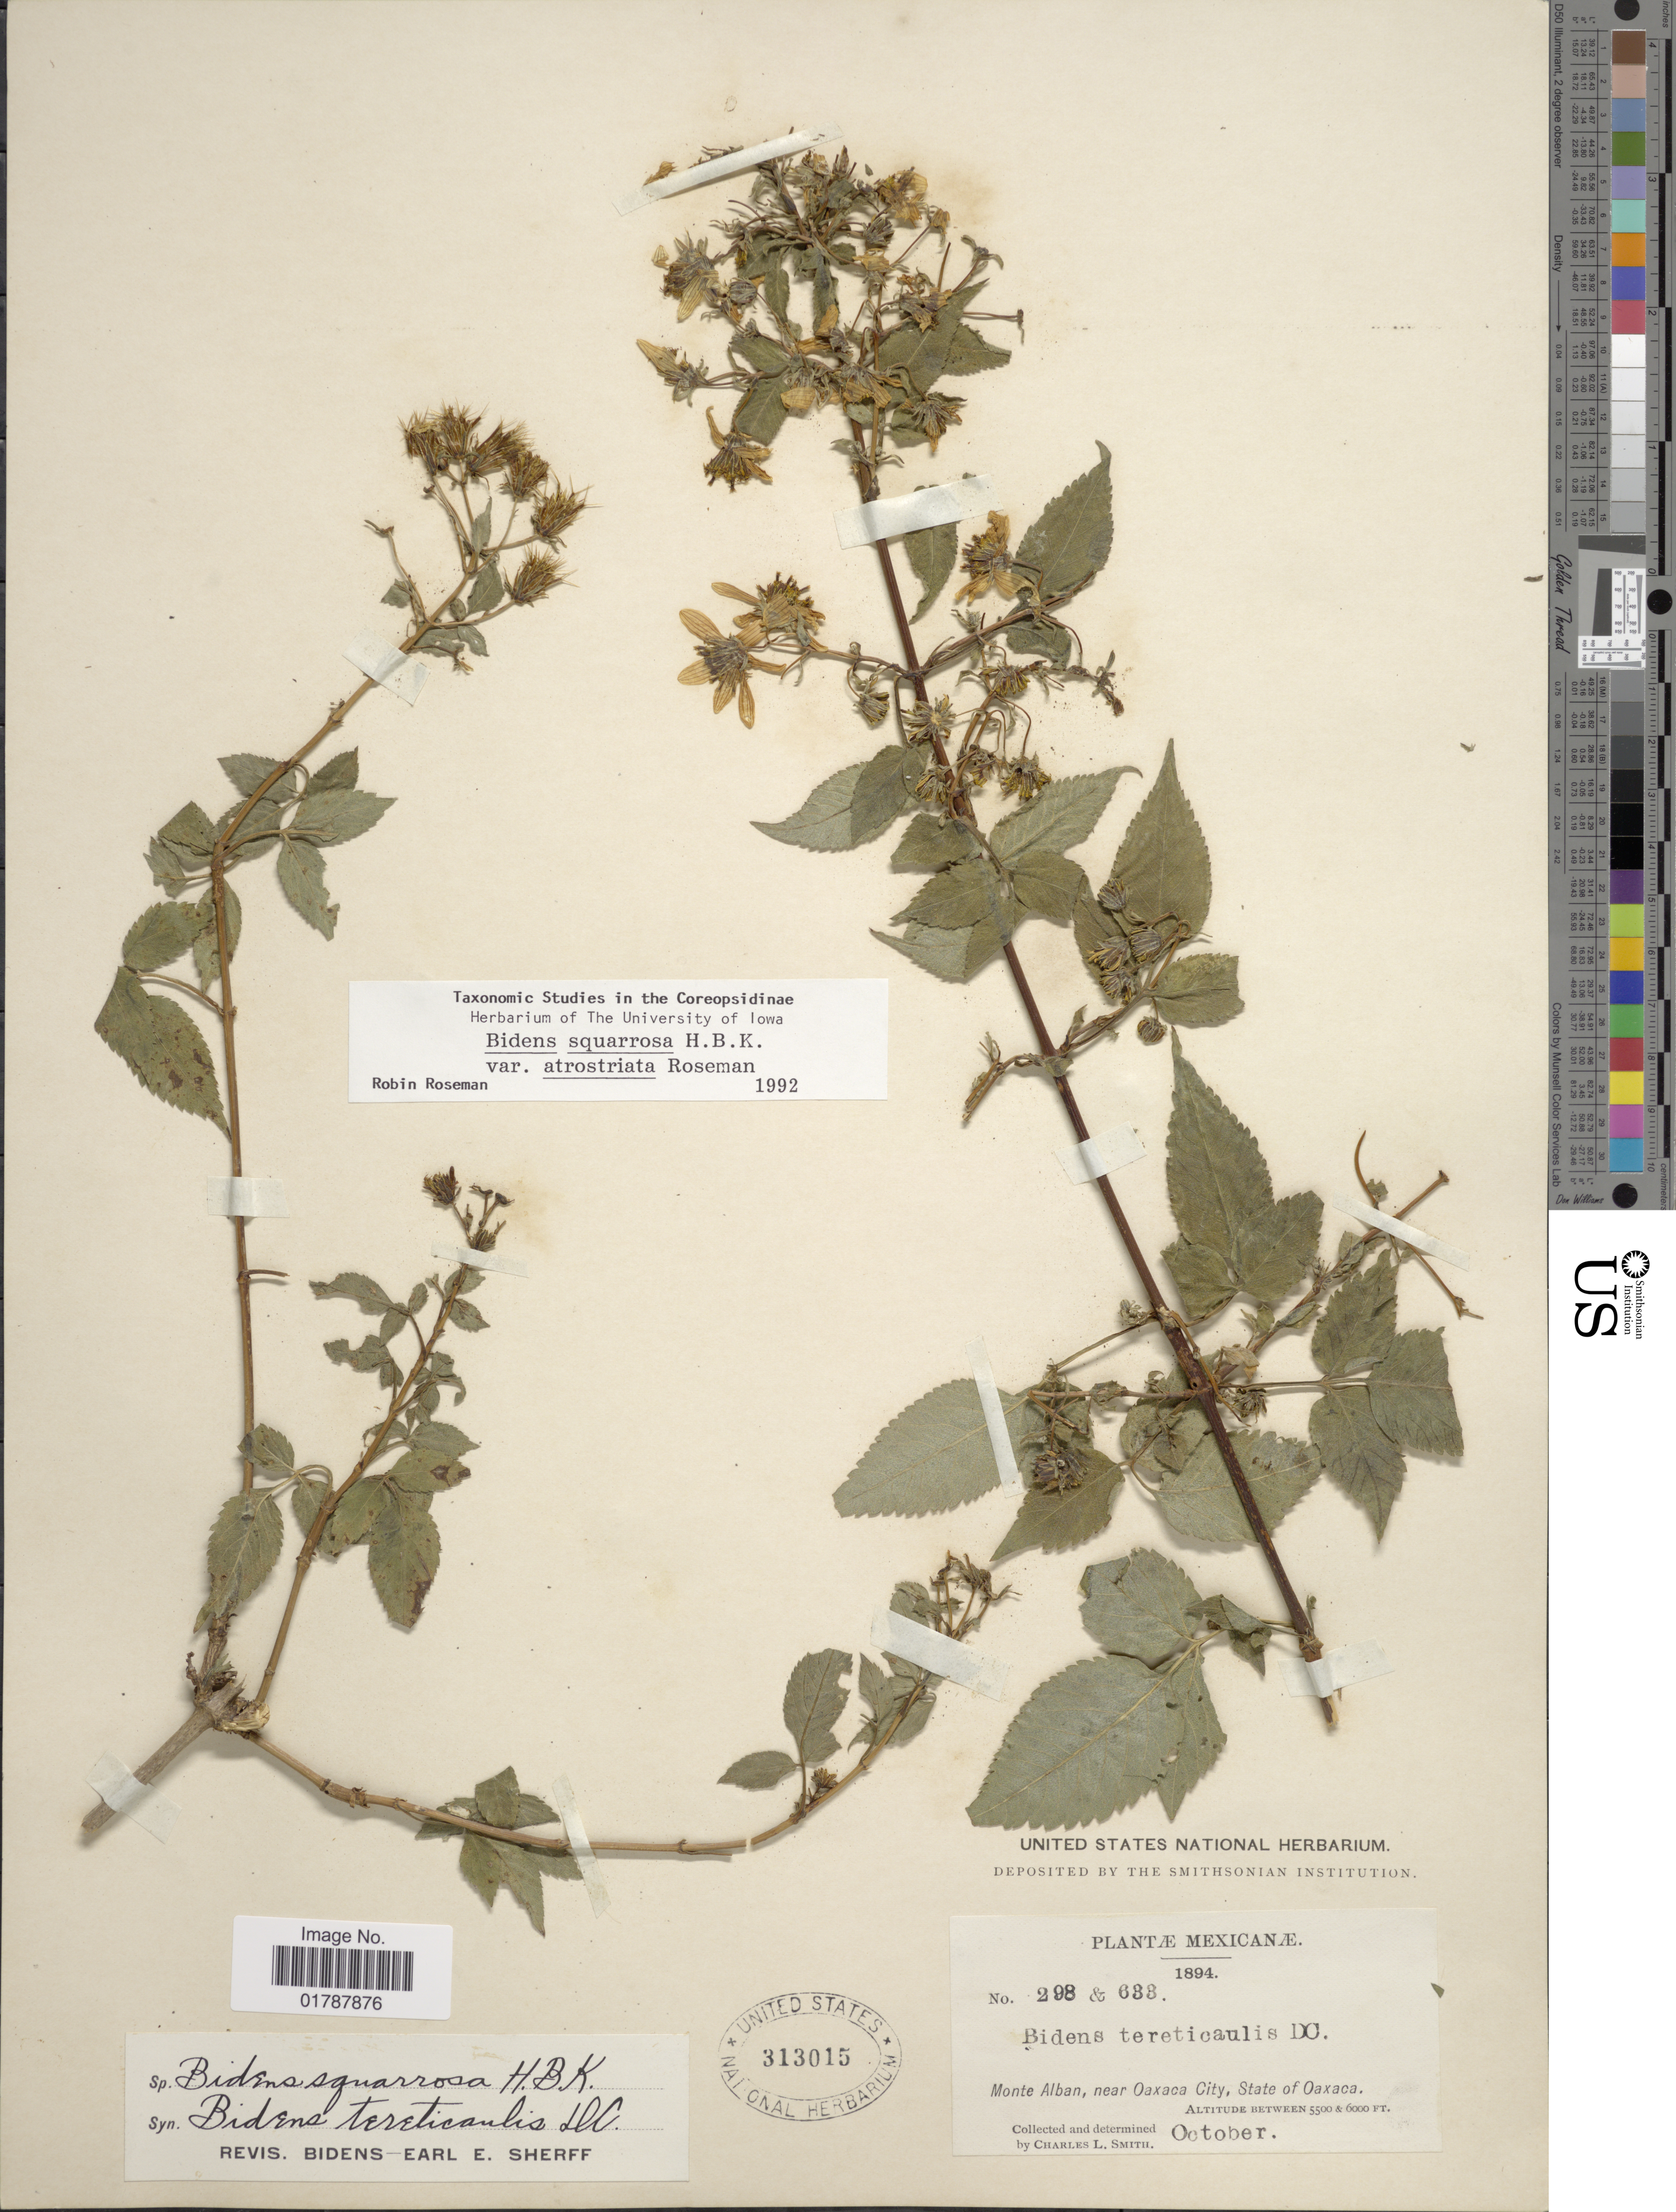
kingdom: Plantae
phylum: Tracheophyta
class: Magnoliopsida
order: Asterales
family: Asteraceae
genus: Bidens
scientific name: Bidens squarrosa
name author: Kunth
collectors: C. L. Smith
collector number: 298/633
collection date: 1894-10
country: Mexico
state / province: Oaxaca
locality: Monte Alban, near Oaxaca City, State of Oaxaca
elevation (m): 1676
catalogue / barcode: US 313015